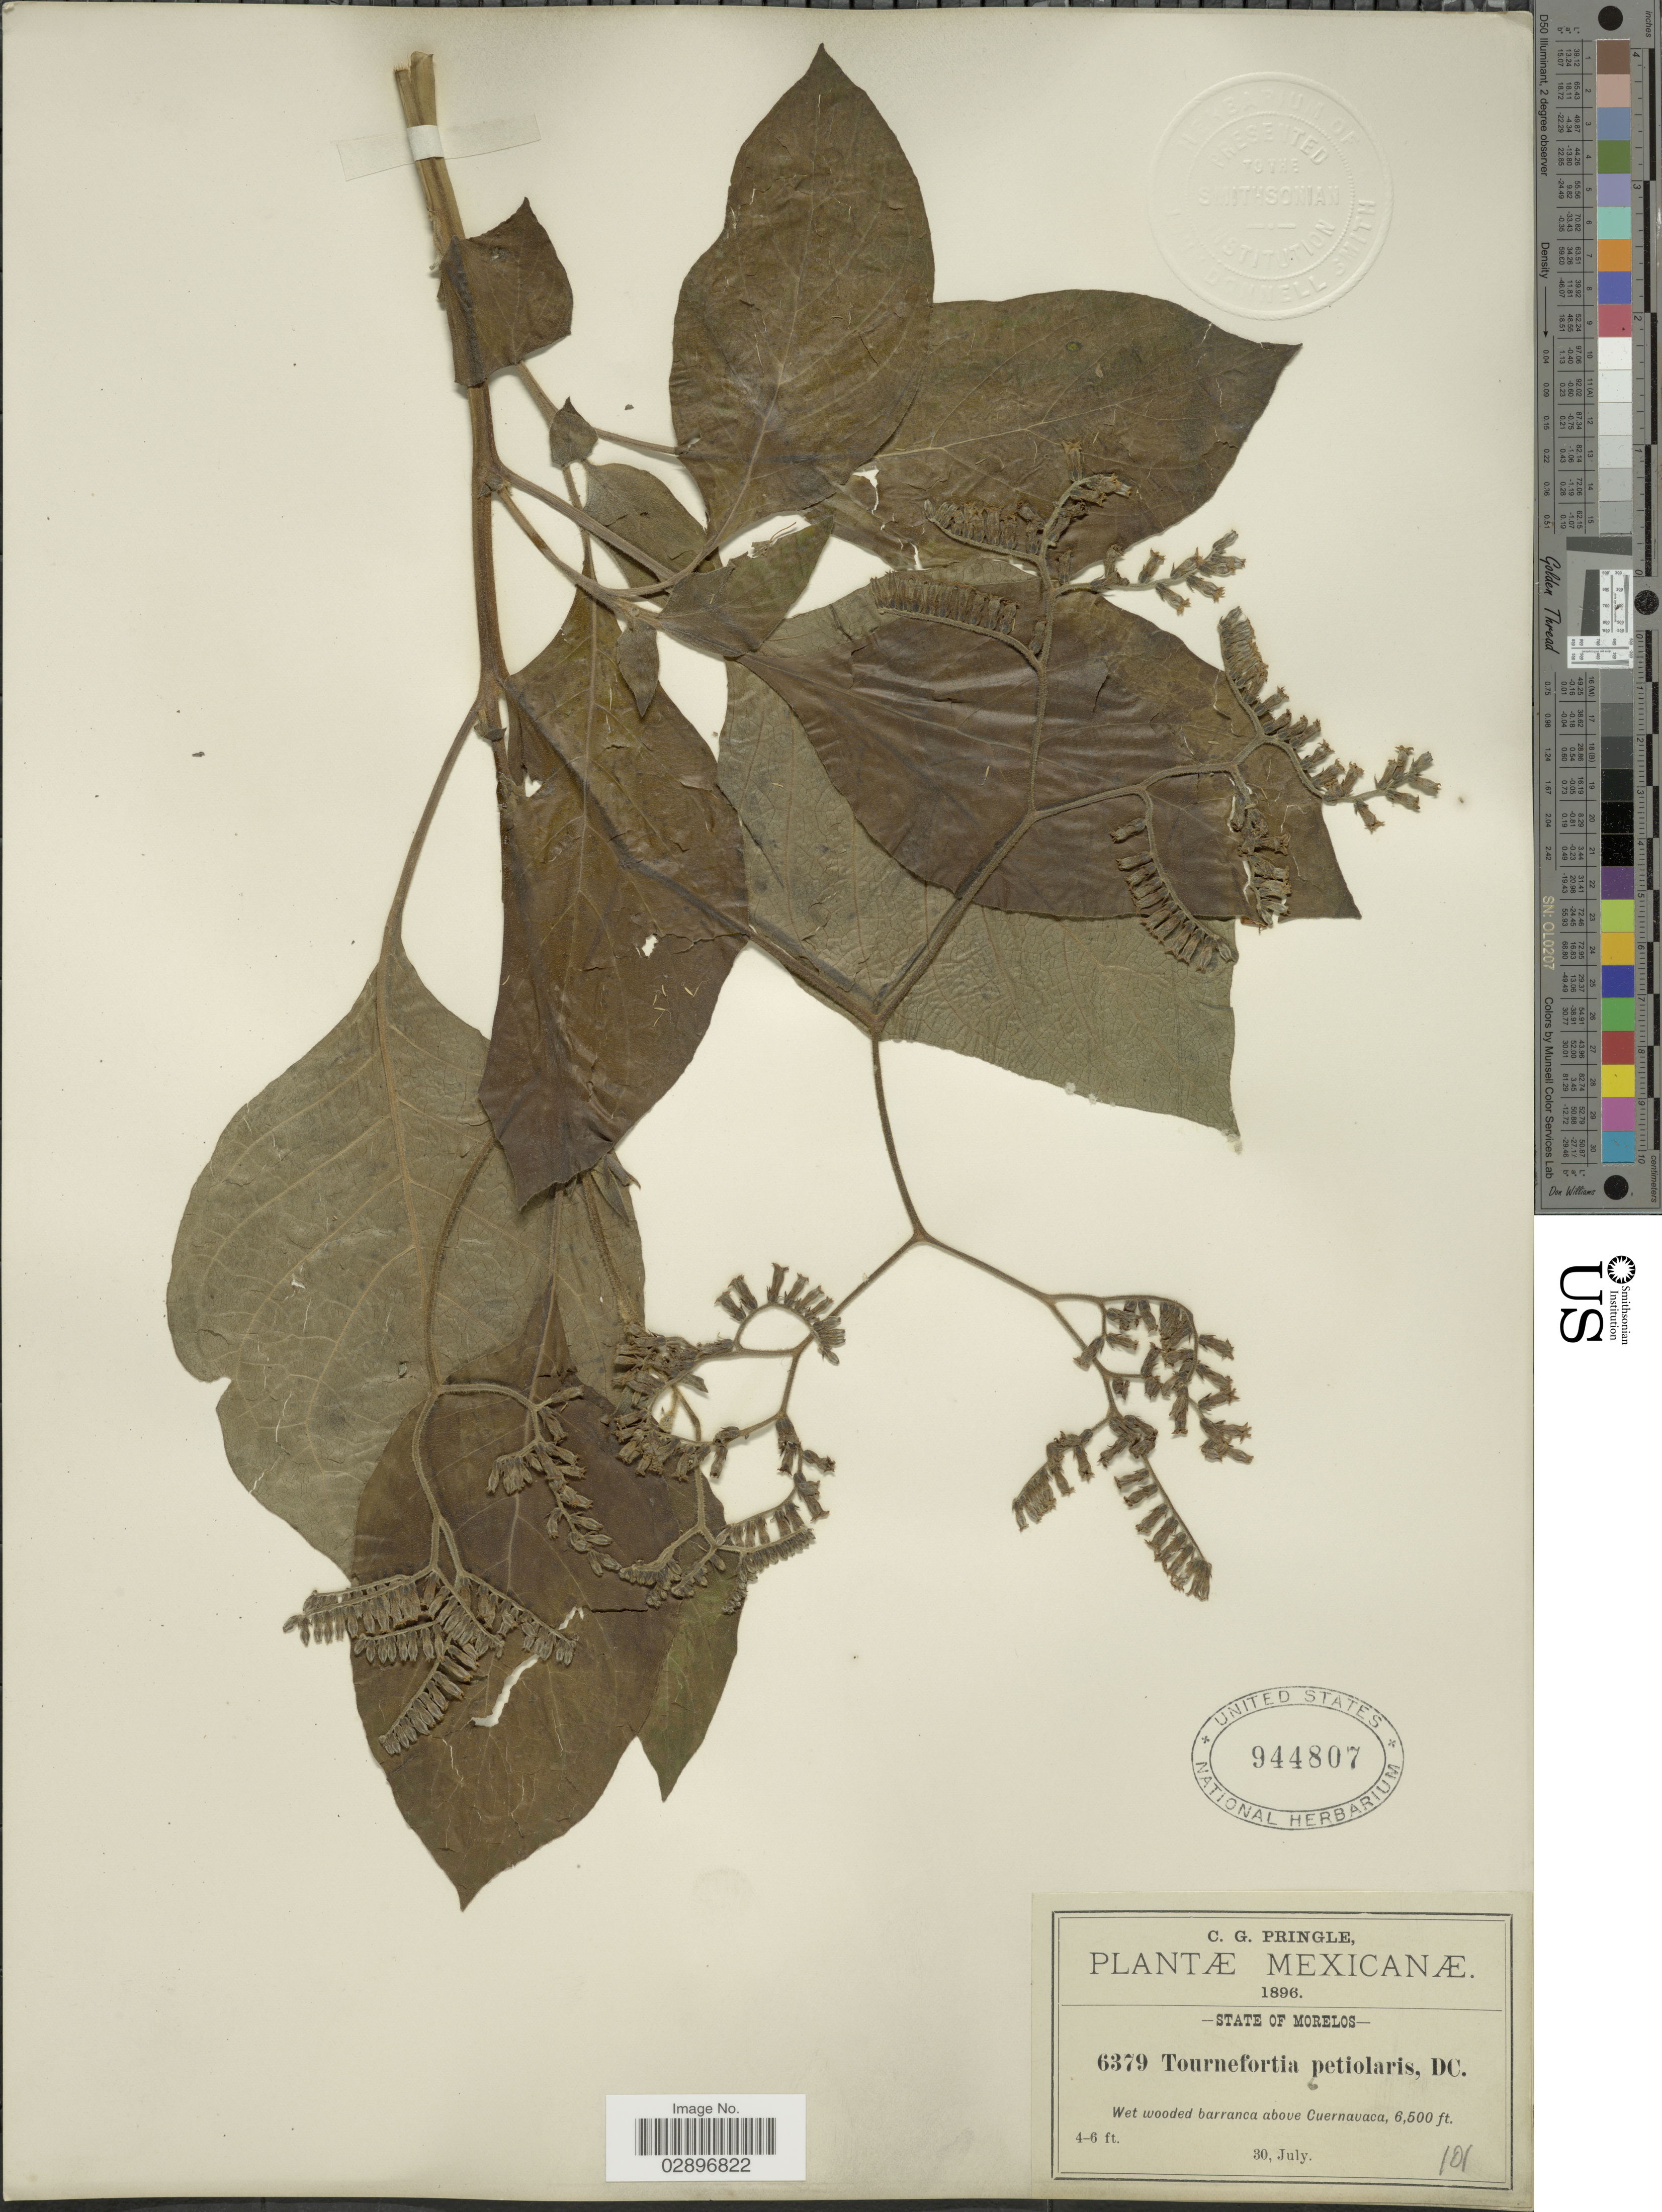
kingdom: Plantae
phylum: Tracheophyta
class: Magnoliopsida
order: Boraginales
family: Heliotropiaceae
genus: Tournefortia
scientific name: Tournefortia petiolaris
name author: DC.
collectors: C. G. Pringle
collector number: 6379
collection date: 1896-07-30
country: Mexico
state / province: Morelos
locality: Wet wooded barranca above Cuernavaca.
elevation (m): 1981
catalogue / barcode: US 944807